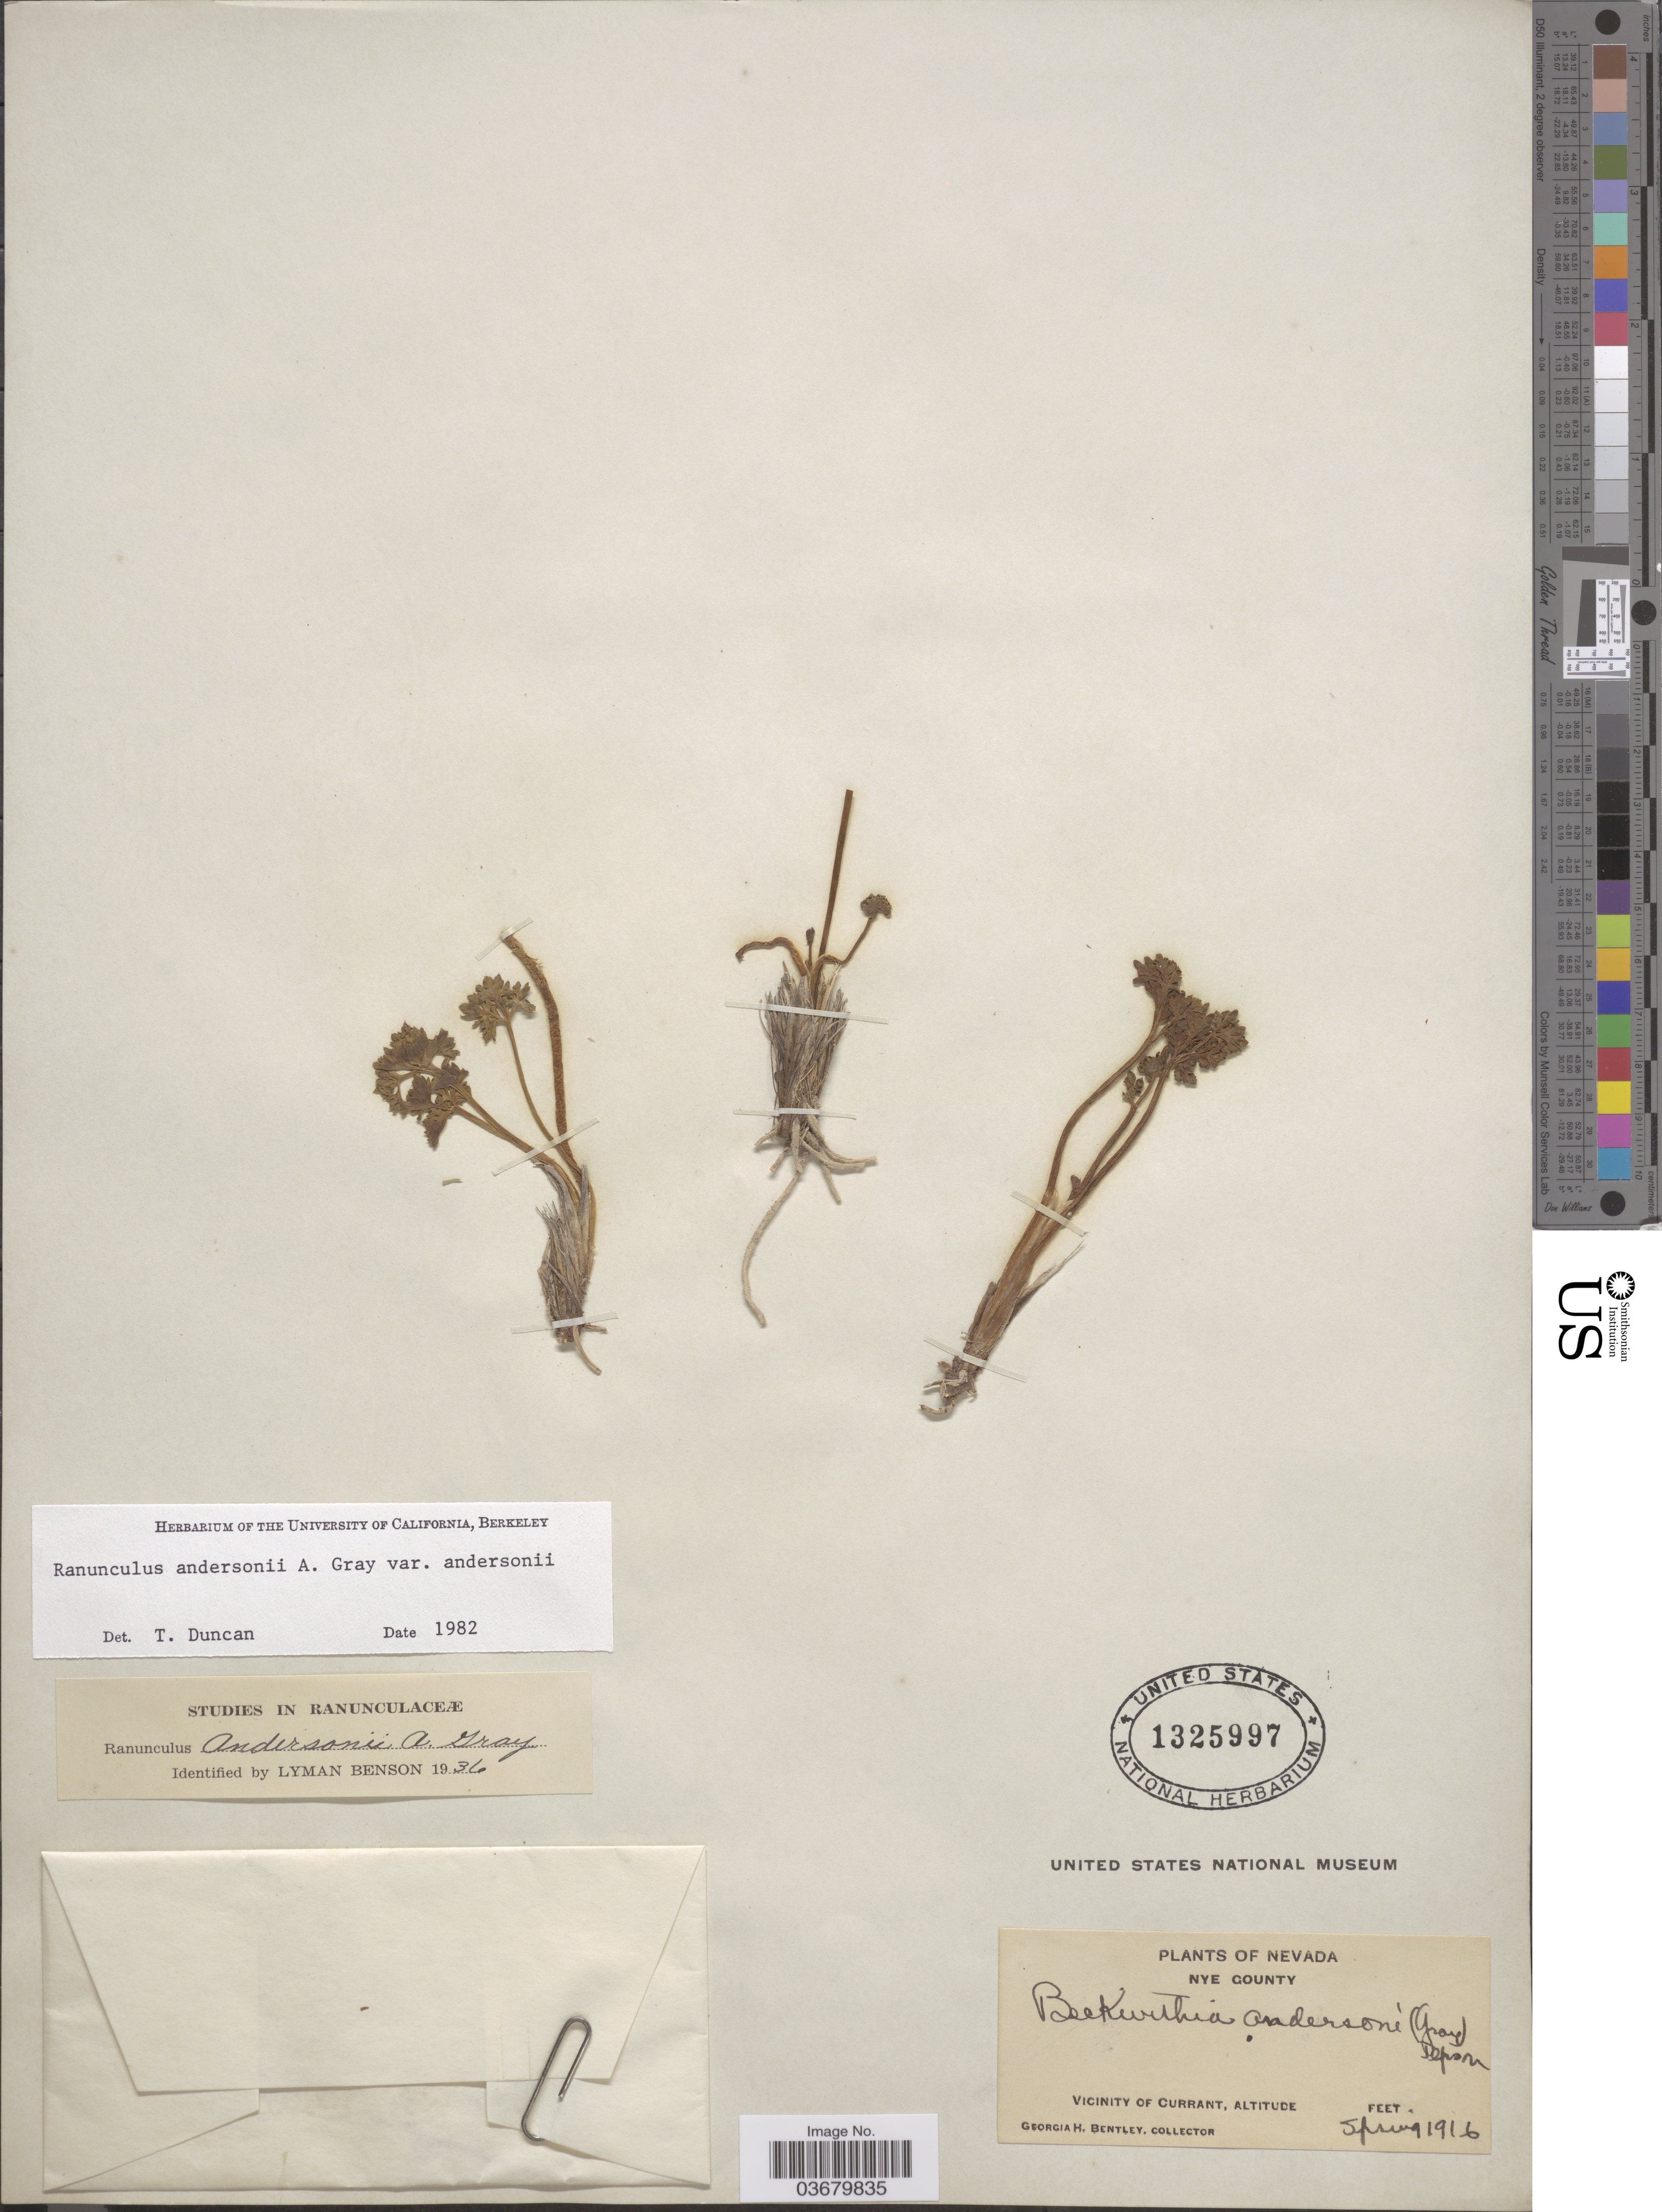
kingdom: Plantae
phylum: Tracheophyta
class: Magnoliopsida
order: Ranunculales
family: Ranunculaceae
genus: Ranunculus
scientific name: Ranunculus andersonii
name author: A. Gray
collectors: G. Bentley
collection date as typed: Spring 1916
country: United States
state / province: Nevada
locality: Nye County. Vicinity of Currant.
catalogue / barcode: US 1325997